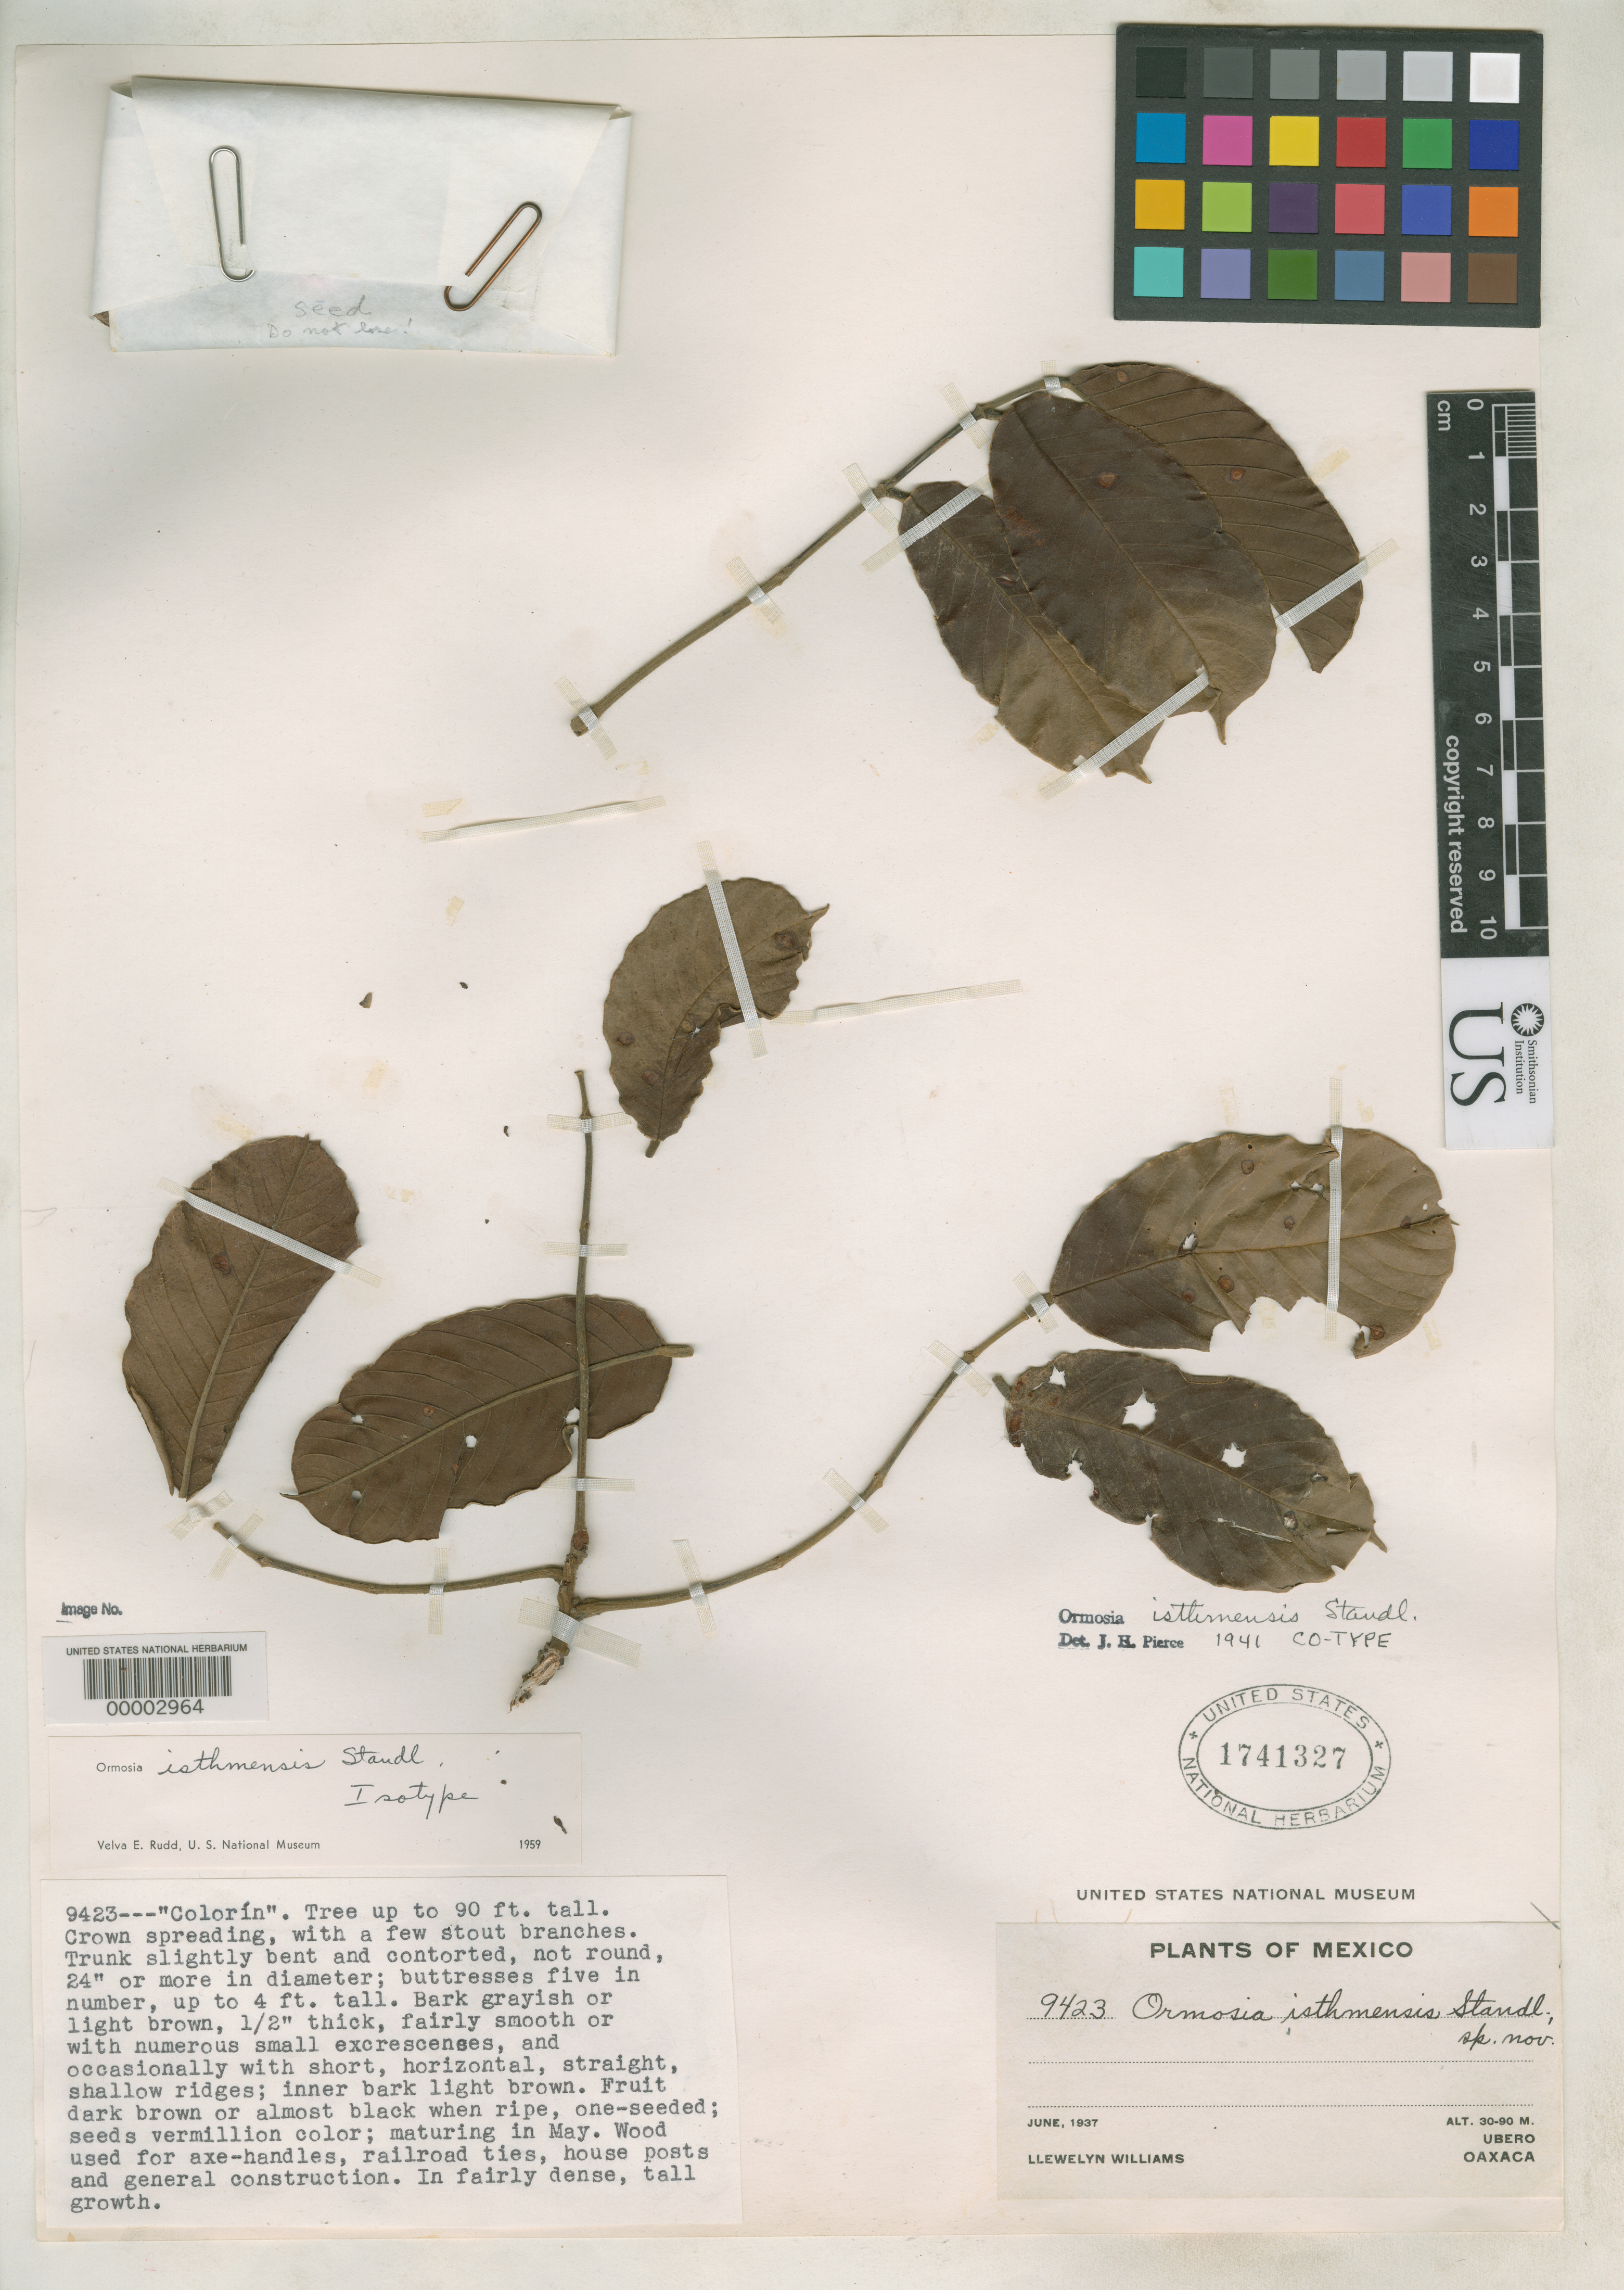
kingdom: Plantae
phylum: Tracheophyta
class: Magnoliopsida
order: Fabales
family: Fabaceae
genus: Ormosia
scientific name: Ormosia isthmensis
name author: Standl.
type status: Isotype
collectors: Ll. Williams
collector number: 9423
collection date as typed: Jun 1937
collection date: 1937-06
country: Mexico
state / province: Oaxaca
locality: Uberto.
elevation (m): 30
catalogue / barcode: US 1741327